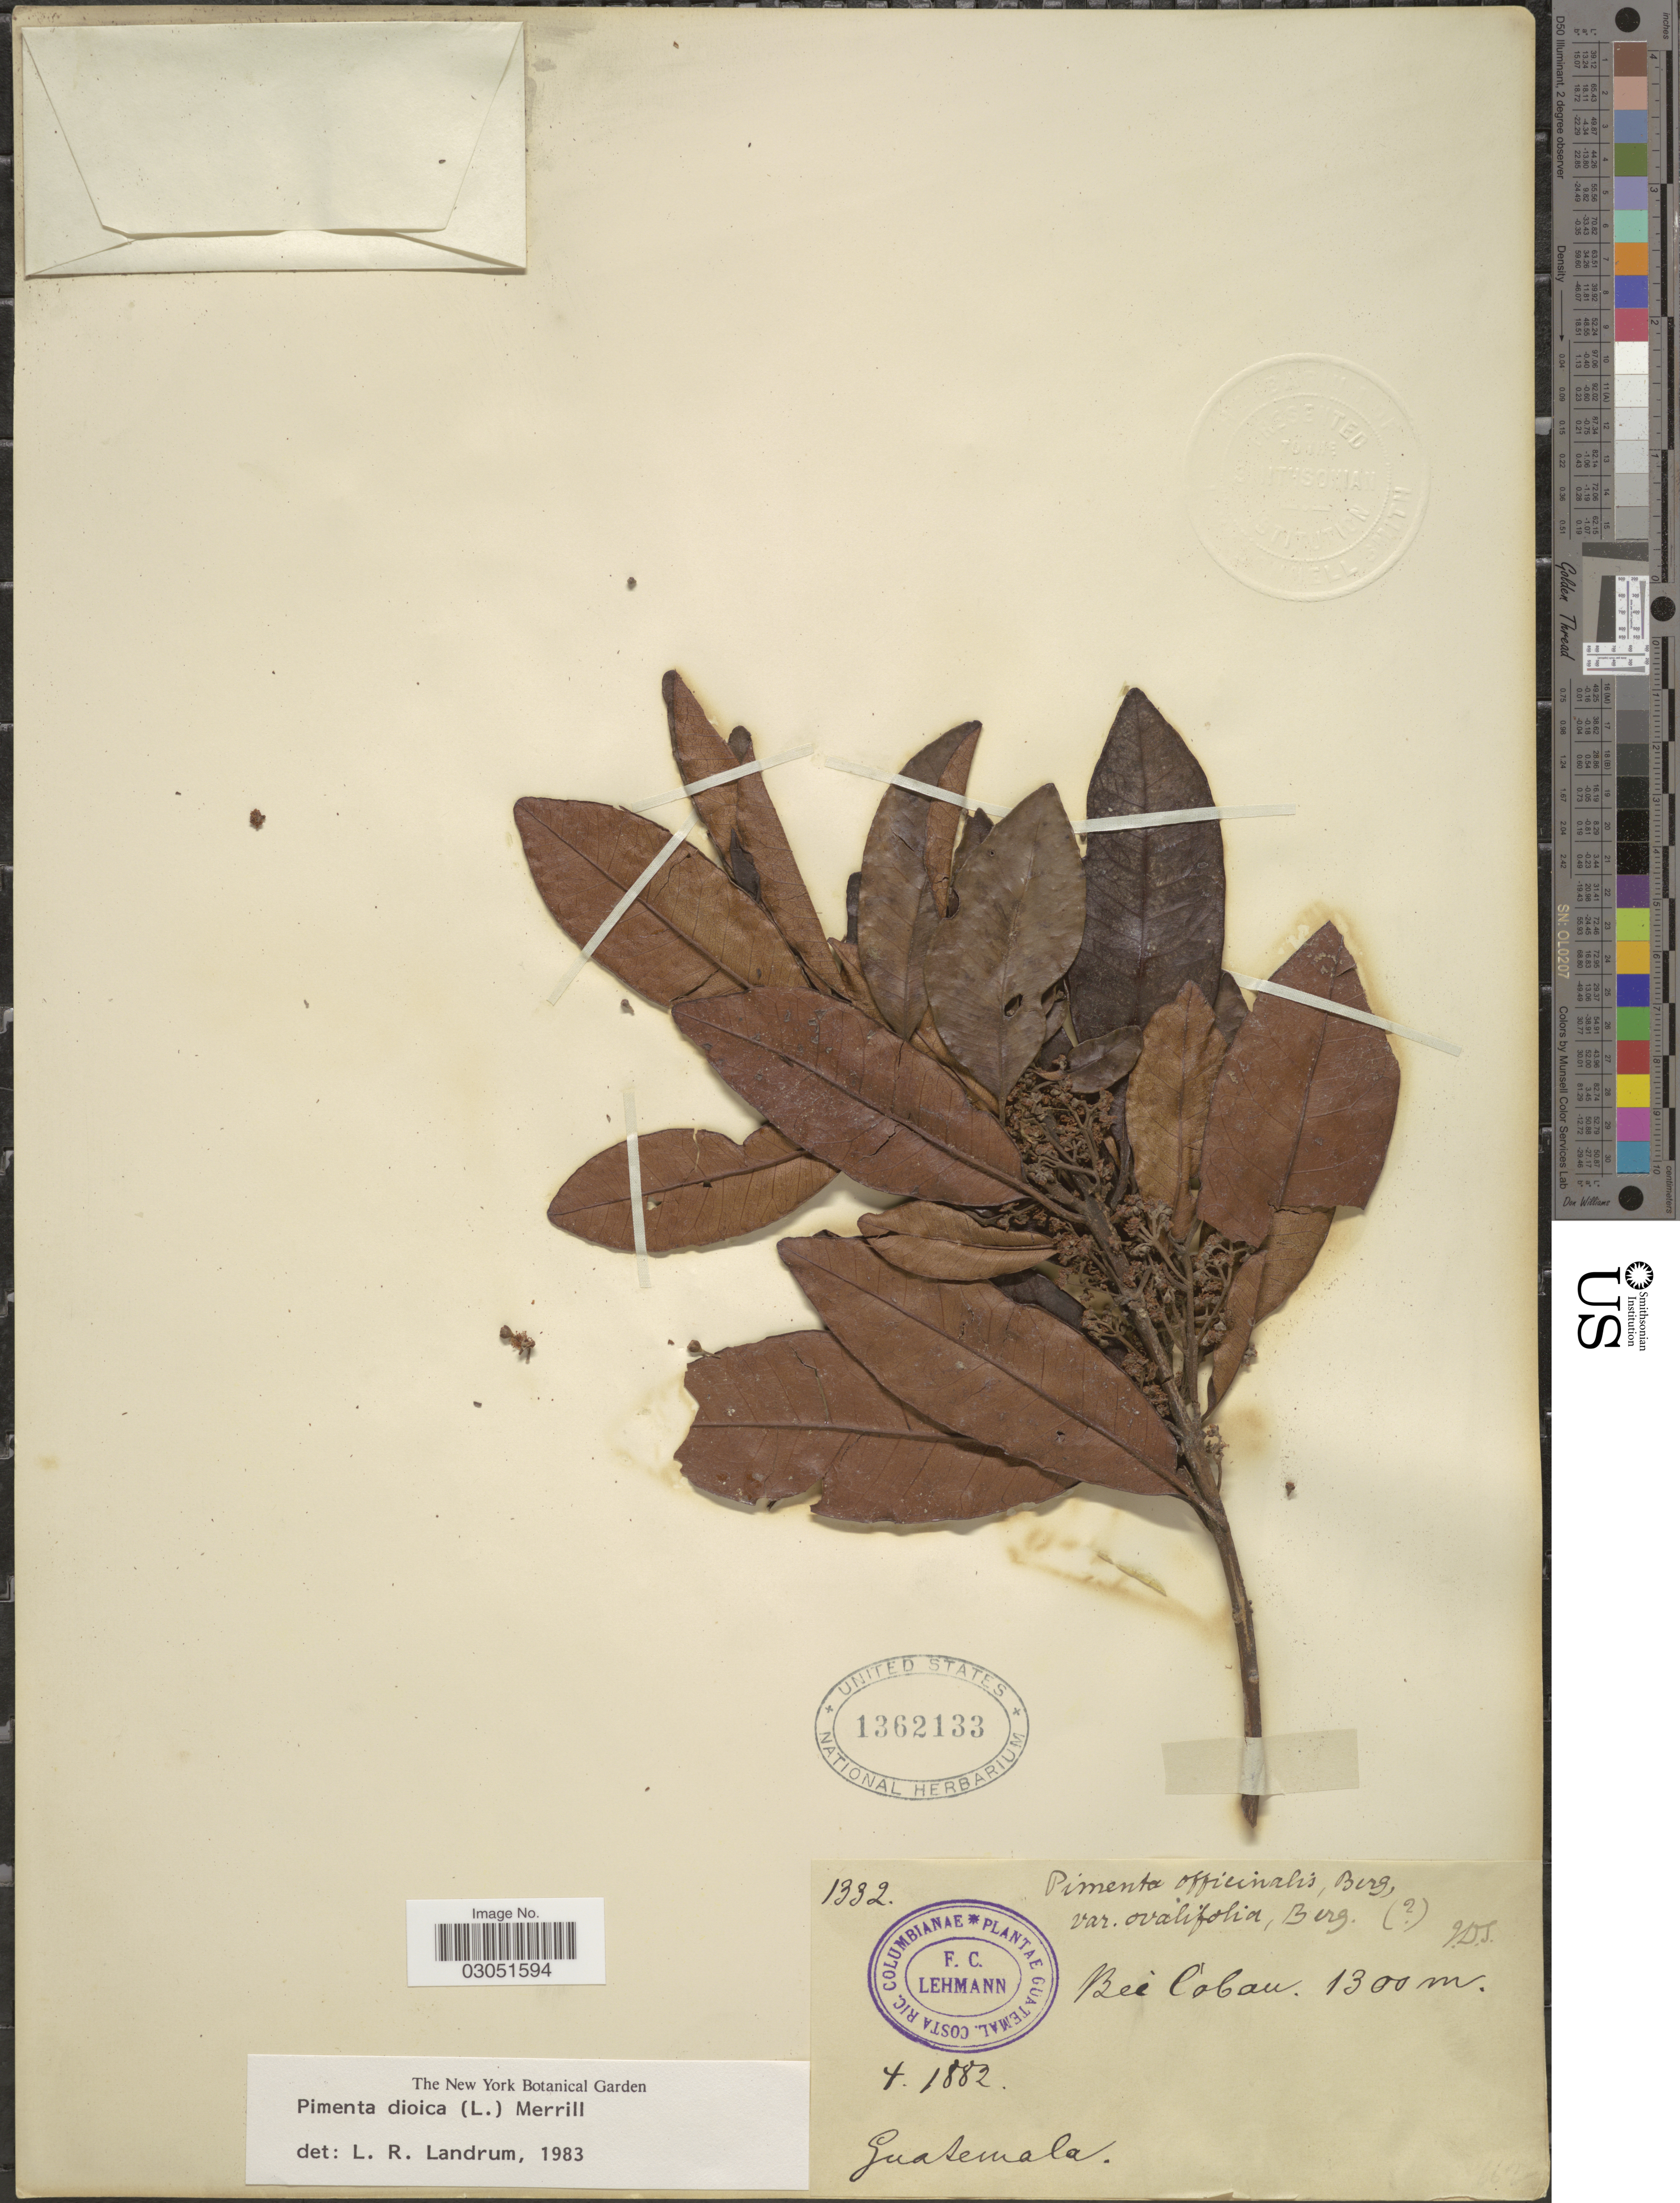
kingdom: Plantae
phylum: Tracheophyta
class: Magnoliopsida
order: Myrtales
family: Myrtaceae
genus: Pimenta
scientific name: Pimenta dioica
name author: (L.) Merr.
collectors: F. C. Lehmann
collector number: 1332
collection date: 1882-04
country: Guatemala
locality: Bei Coban.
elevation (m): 1300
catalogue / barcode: US 1362133